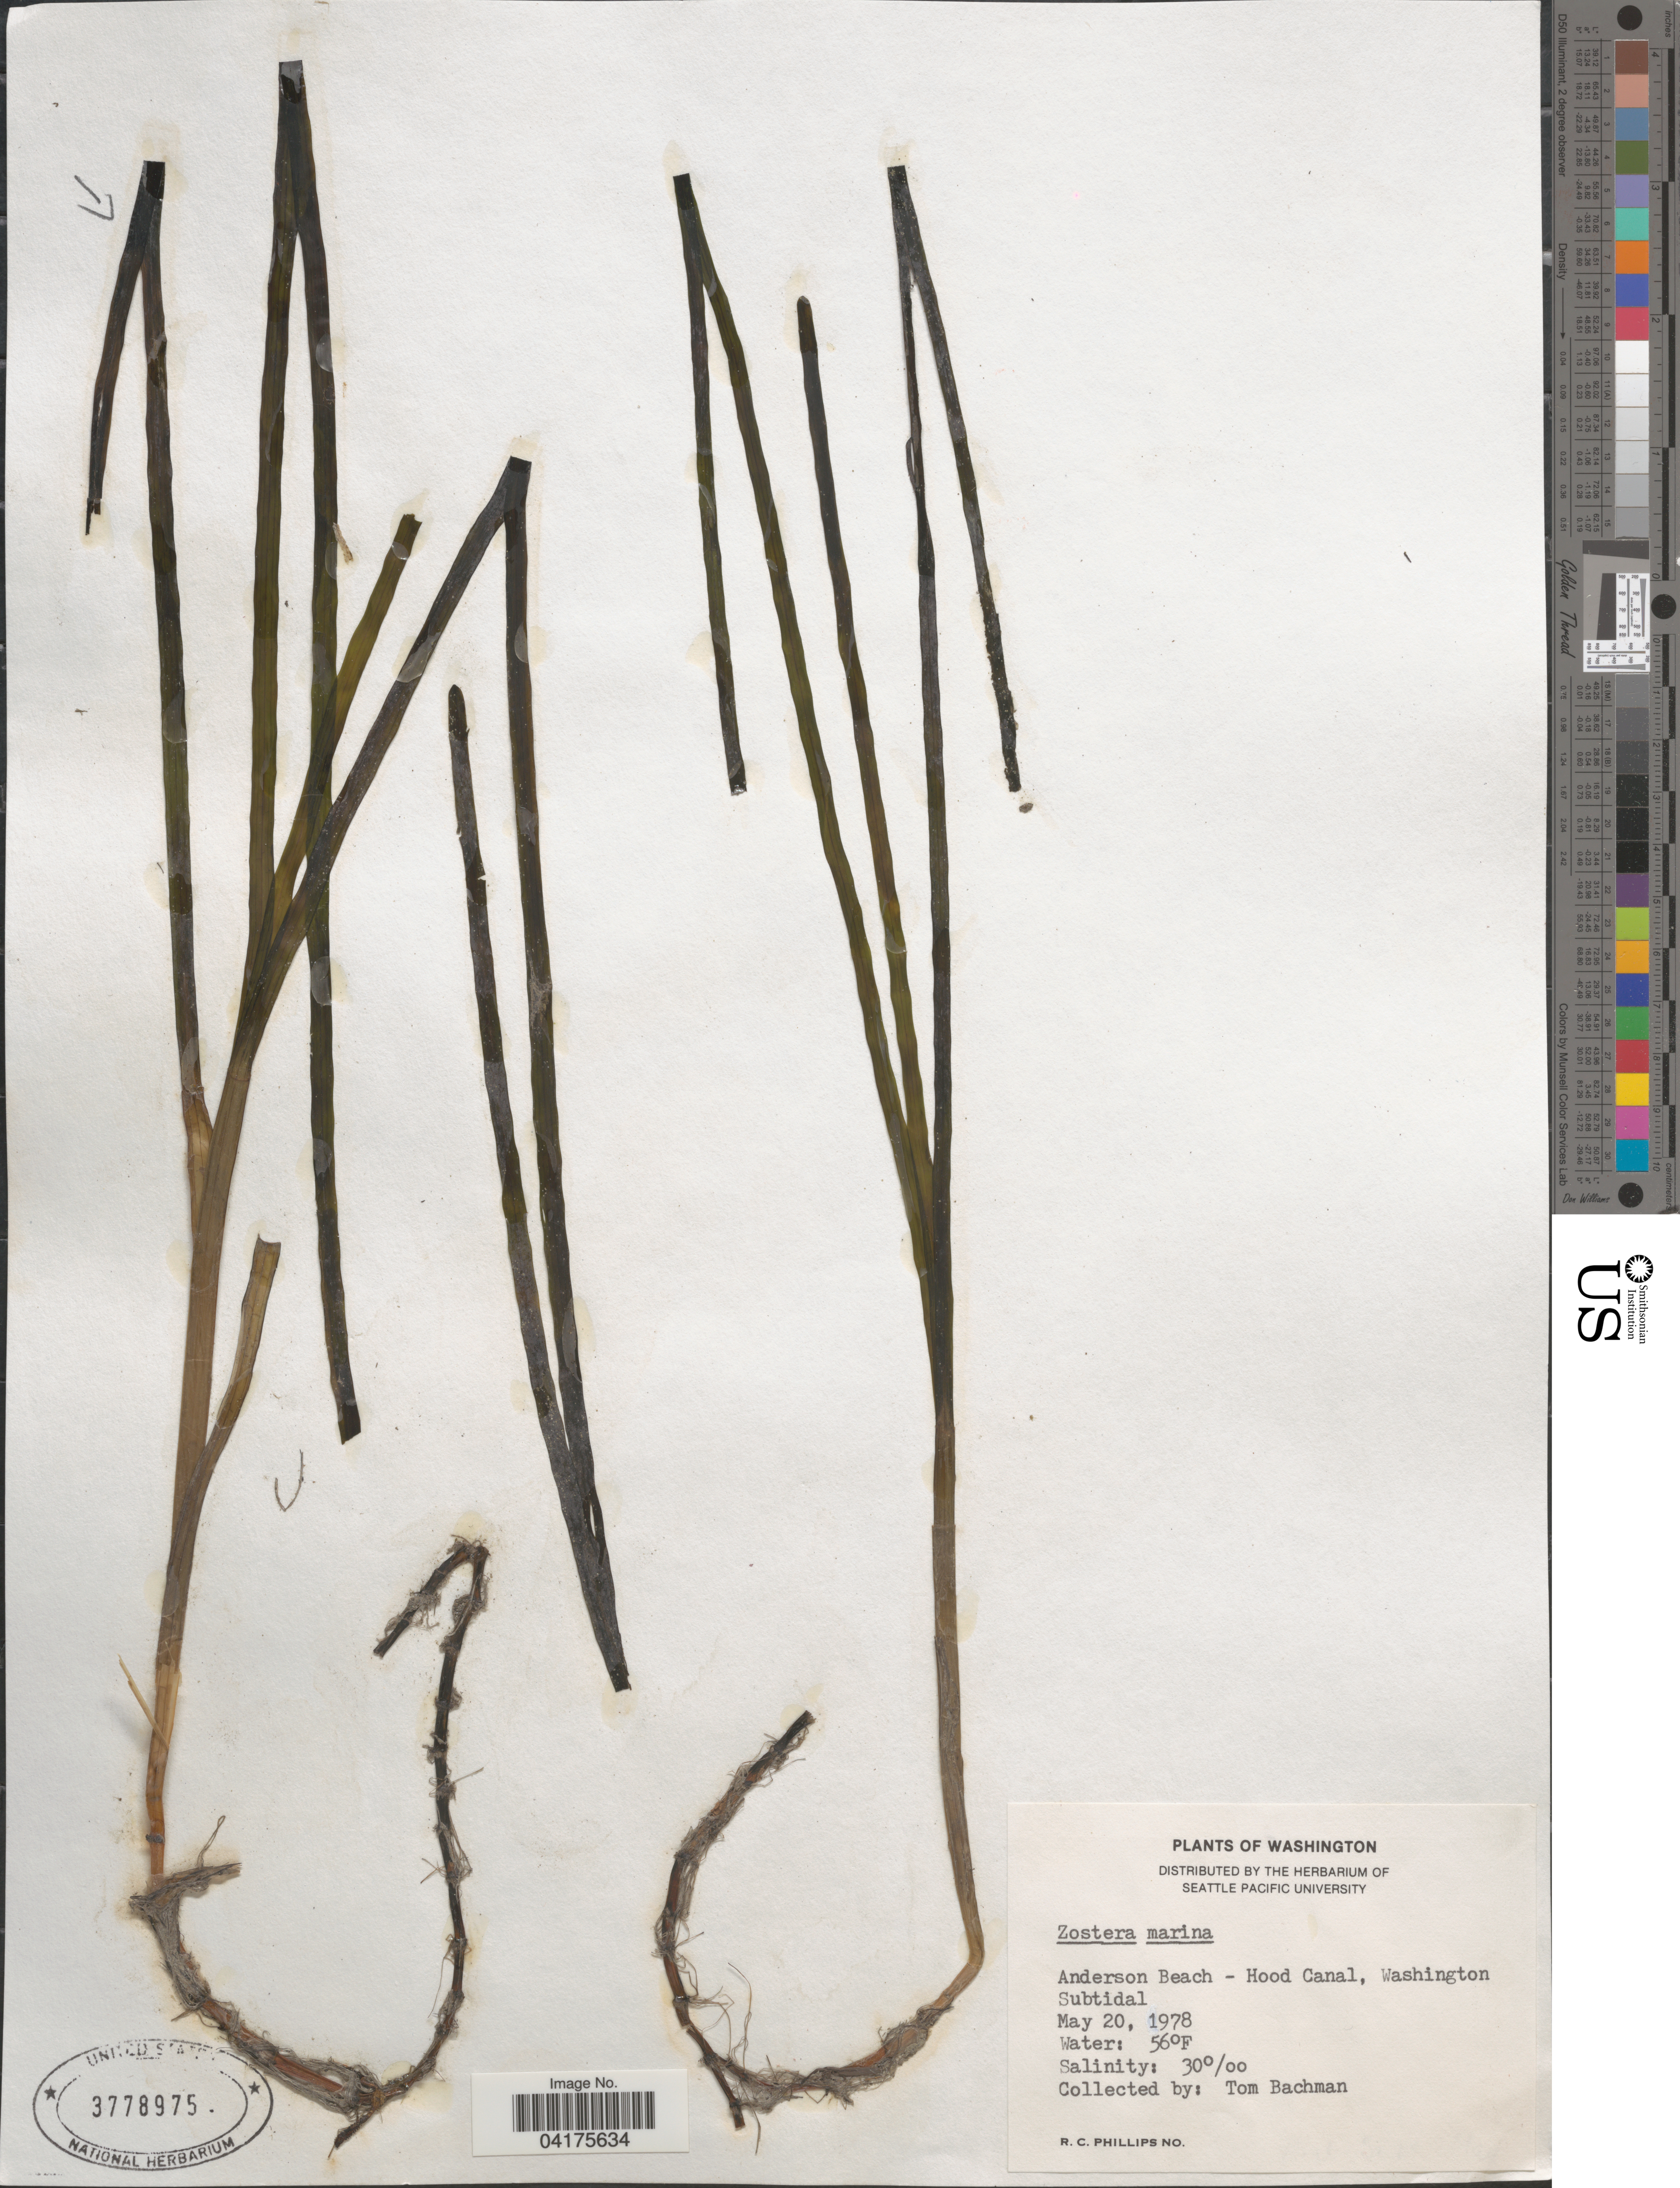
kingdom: Plantae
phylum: Tracheophyta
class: Liliopsida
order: Alismatales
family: Zosteraceae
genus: Zostera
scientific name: Zostera marina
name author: L.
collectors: T. Bachman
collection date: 1978-05-20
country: United States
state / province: Washington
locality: Anderson Beach - Hood Canal.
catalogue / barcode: US 3778975